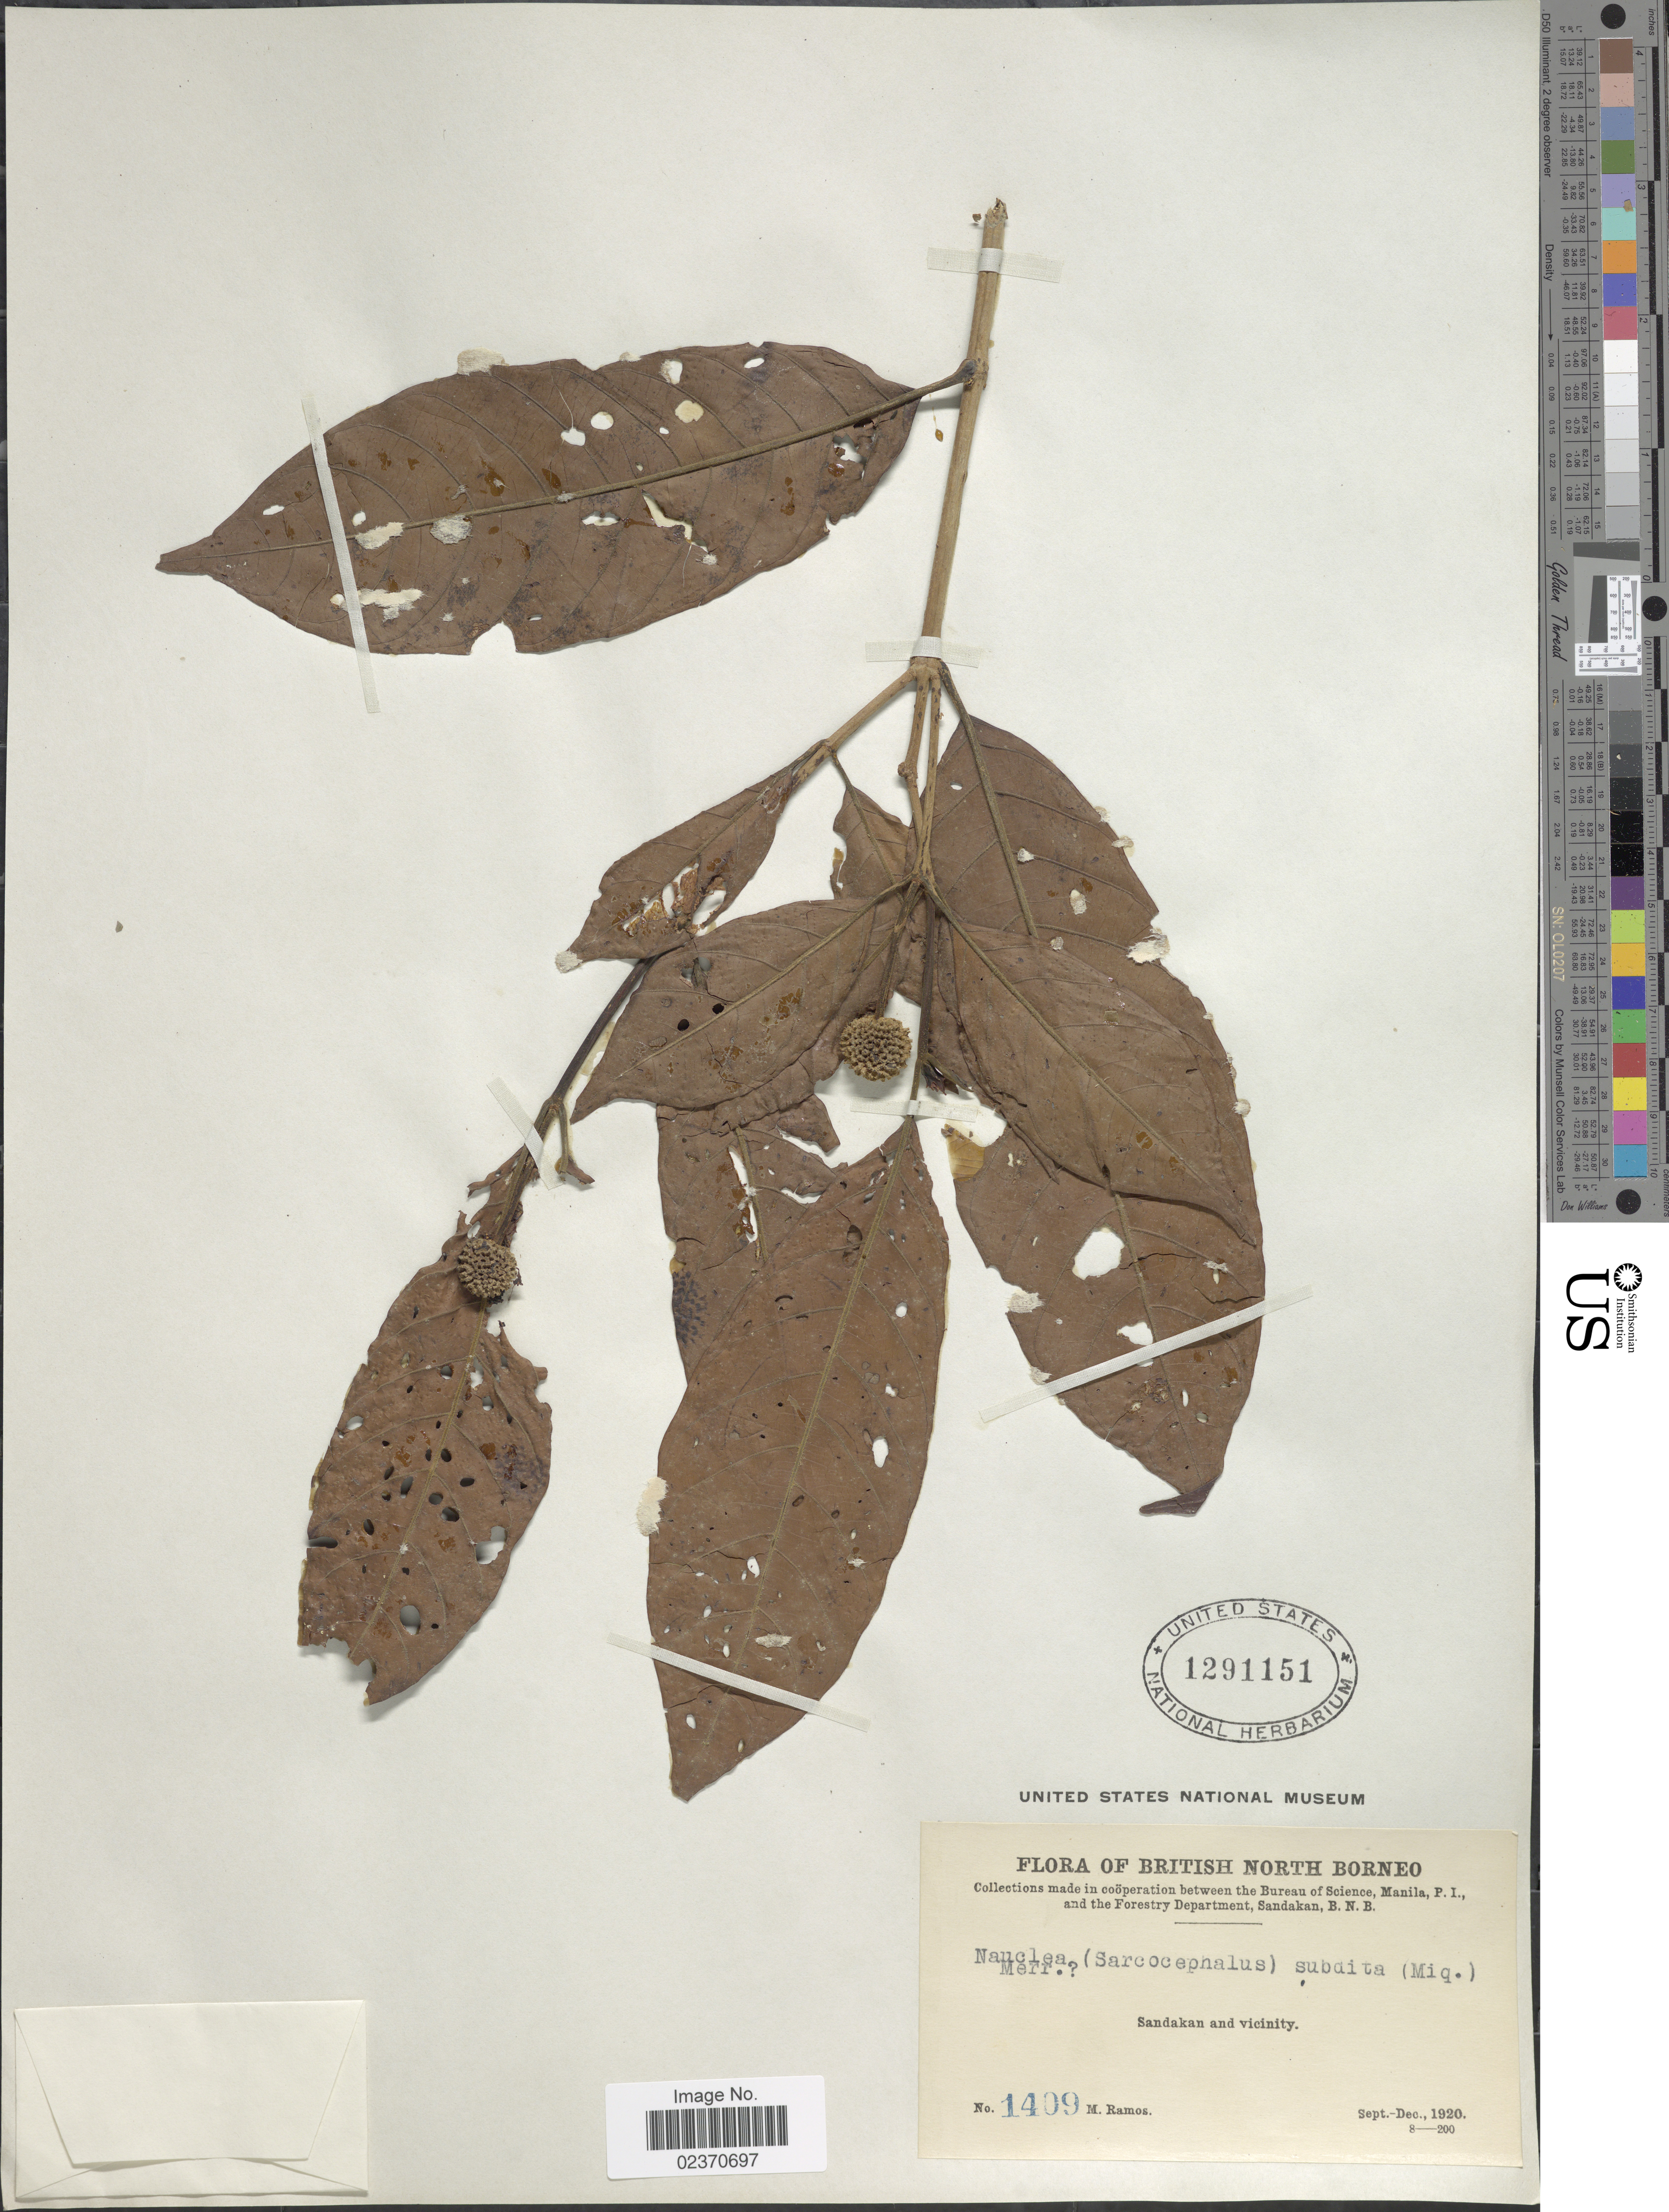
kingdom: Plantae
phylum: Tracheophyta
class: Magnoliopsida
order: Gentianales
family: Rubiaceae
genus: Nauclea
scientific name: Nauclea subdita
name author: Steud.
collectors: M. Ramos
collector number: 1409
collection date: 1920-09/1920-12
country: Malaysia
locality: Sandakan and vicinity, British North Borneo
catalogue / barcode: US 1291151